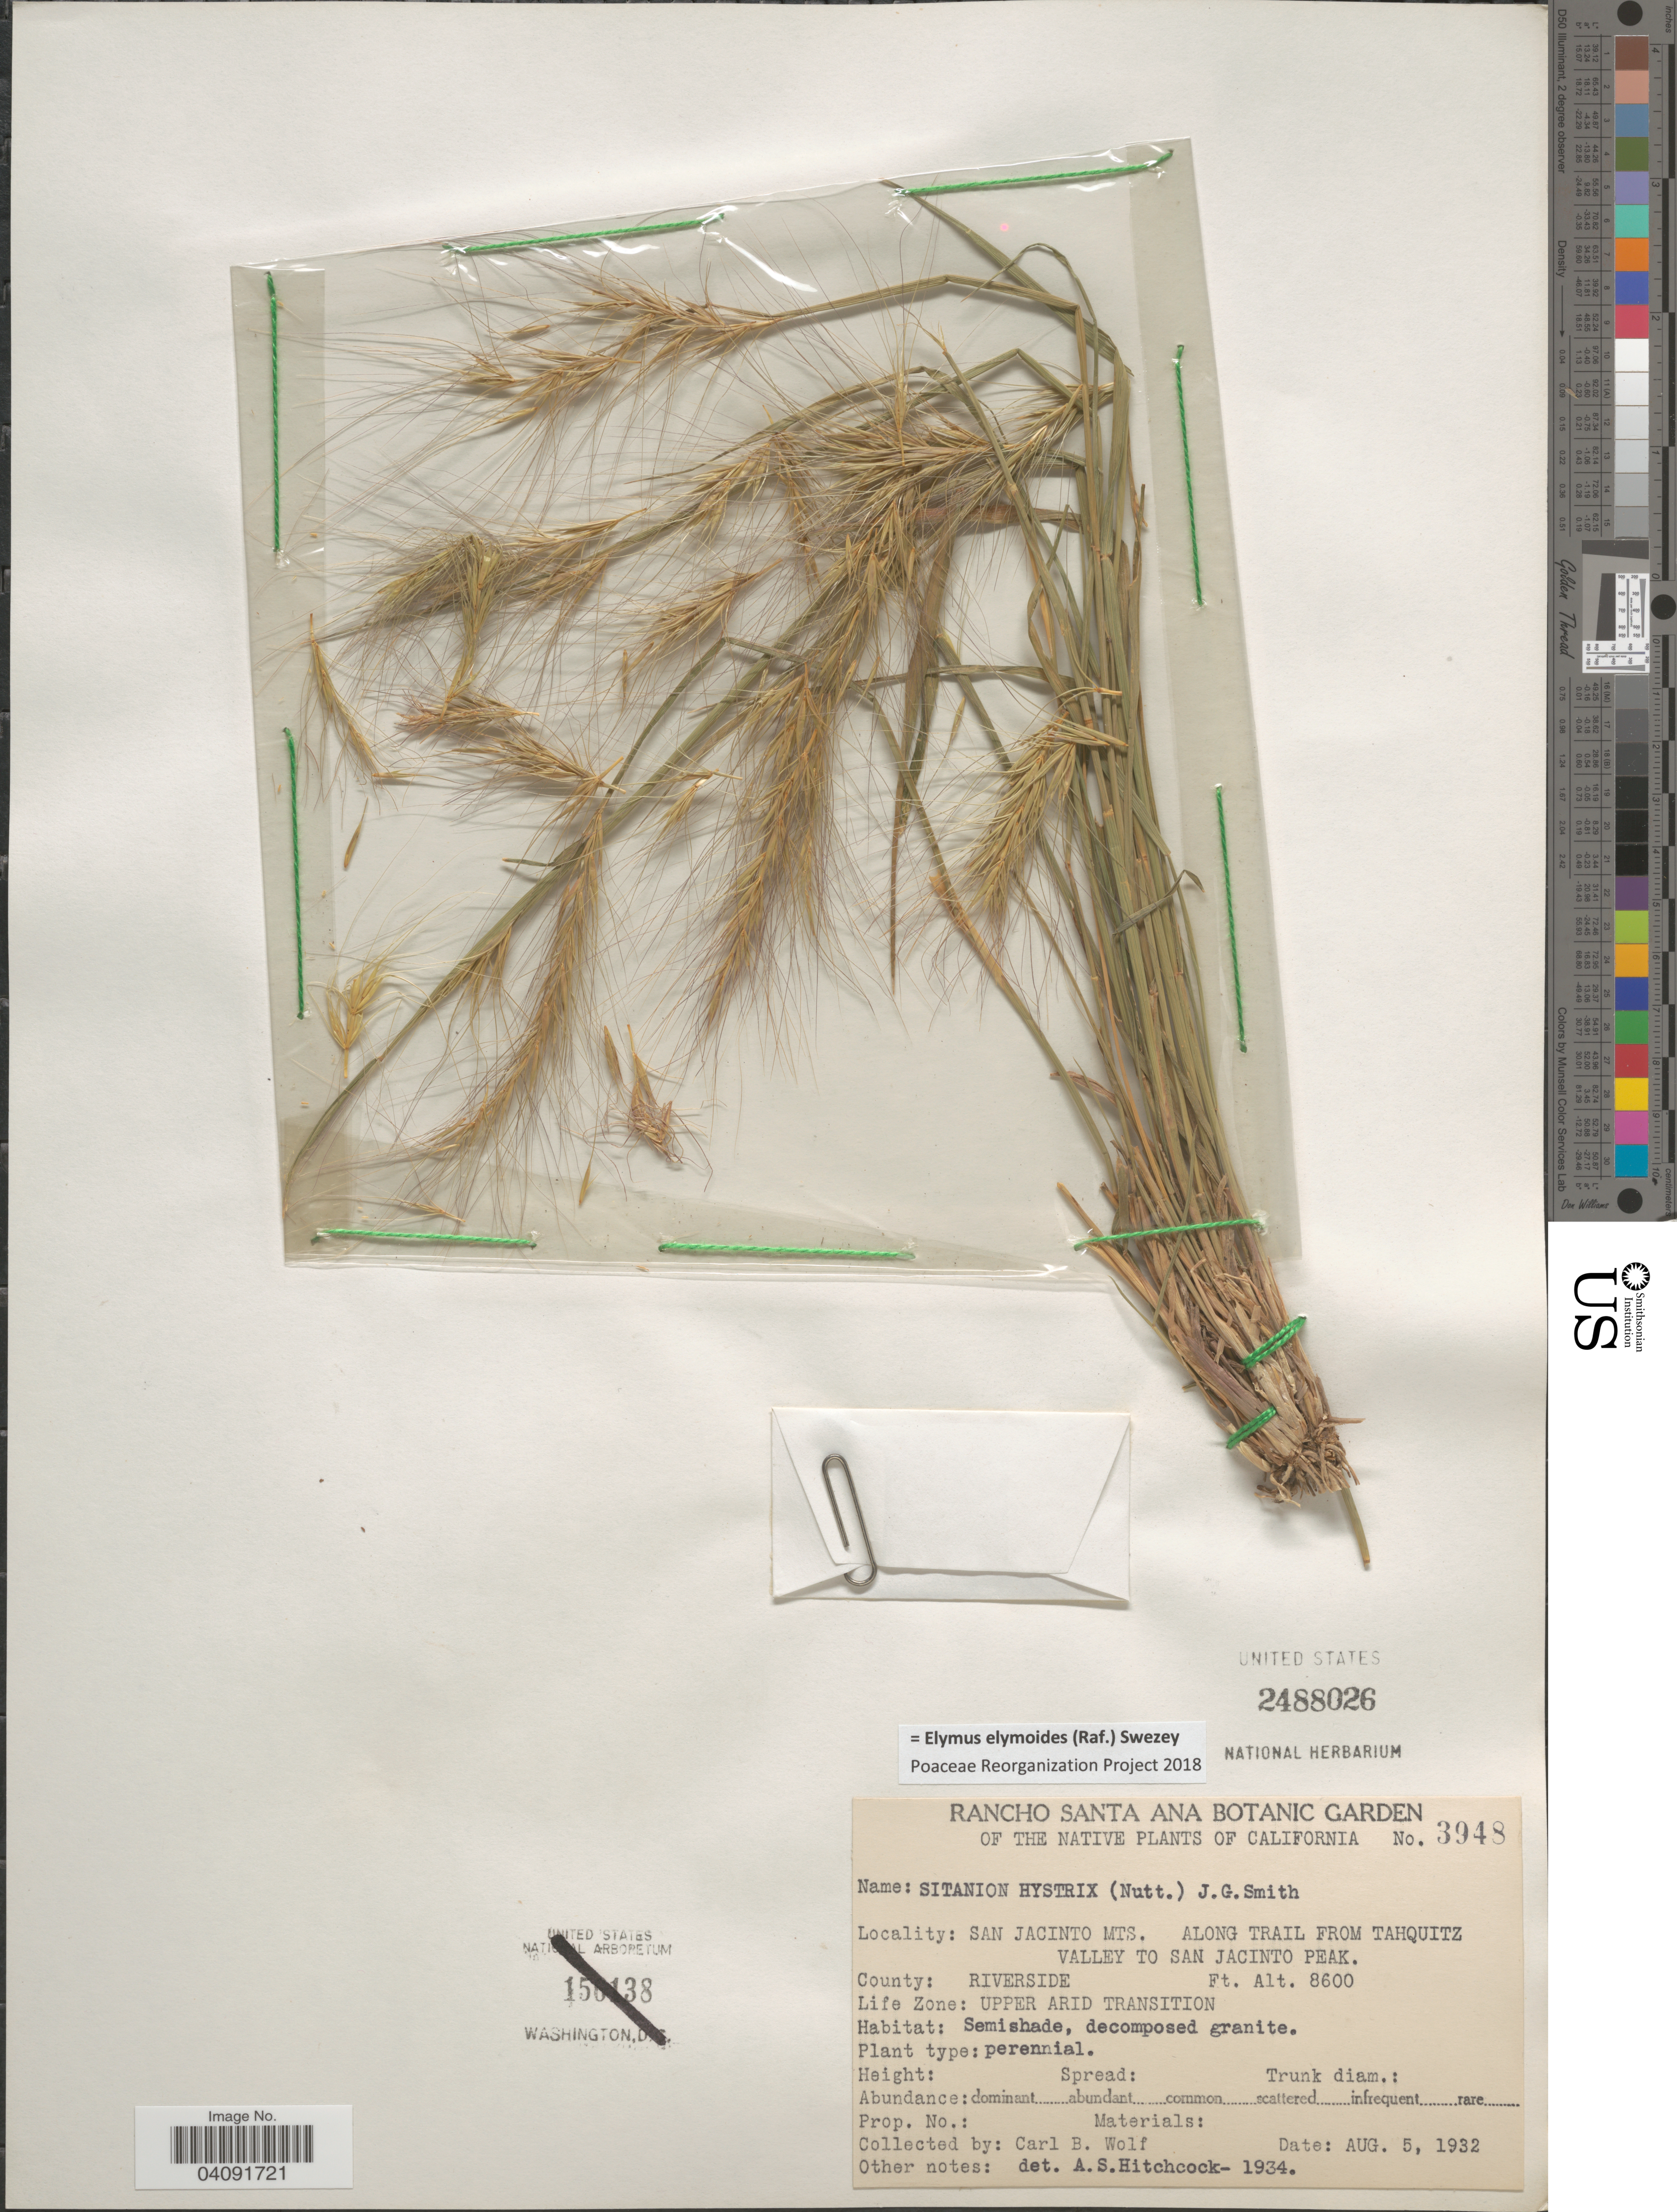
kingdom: Plantae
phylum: Tracheophyta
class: Liliopsida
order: Poales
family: Poaceae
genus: Elymus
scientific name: Elymus elymoides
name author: (Raf.) Swezey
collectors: C. B. Wolf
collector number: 3948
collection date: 1932-08-05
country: United States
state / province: California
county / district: Riverside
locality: San Jacinto Mts. Along trail from Tahquitz Valley to San Jacinto Peak. County: Riverside. Life Zone: Upper arid transition.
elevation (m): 2621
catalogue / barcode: US 2488026